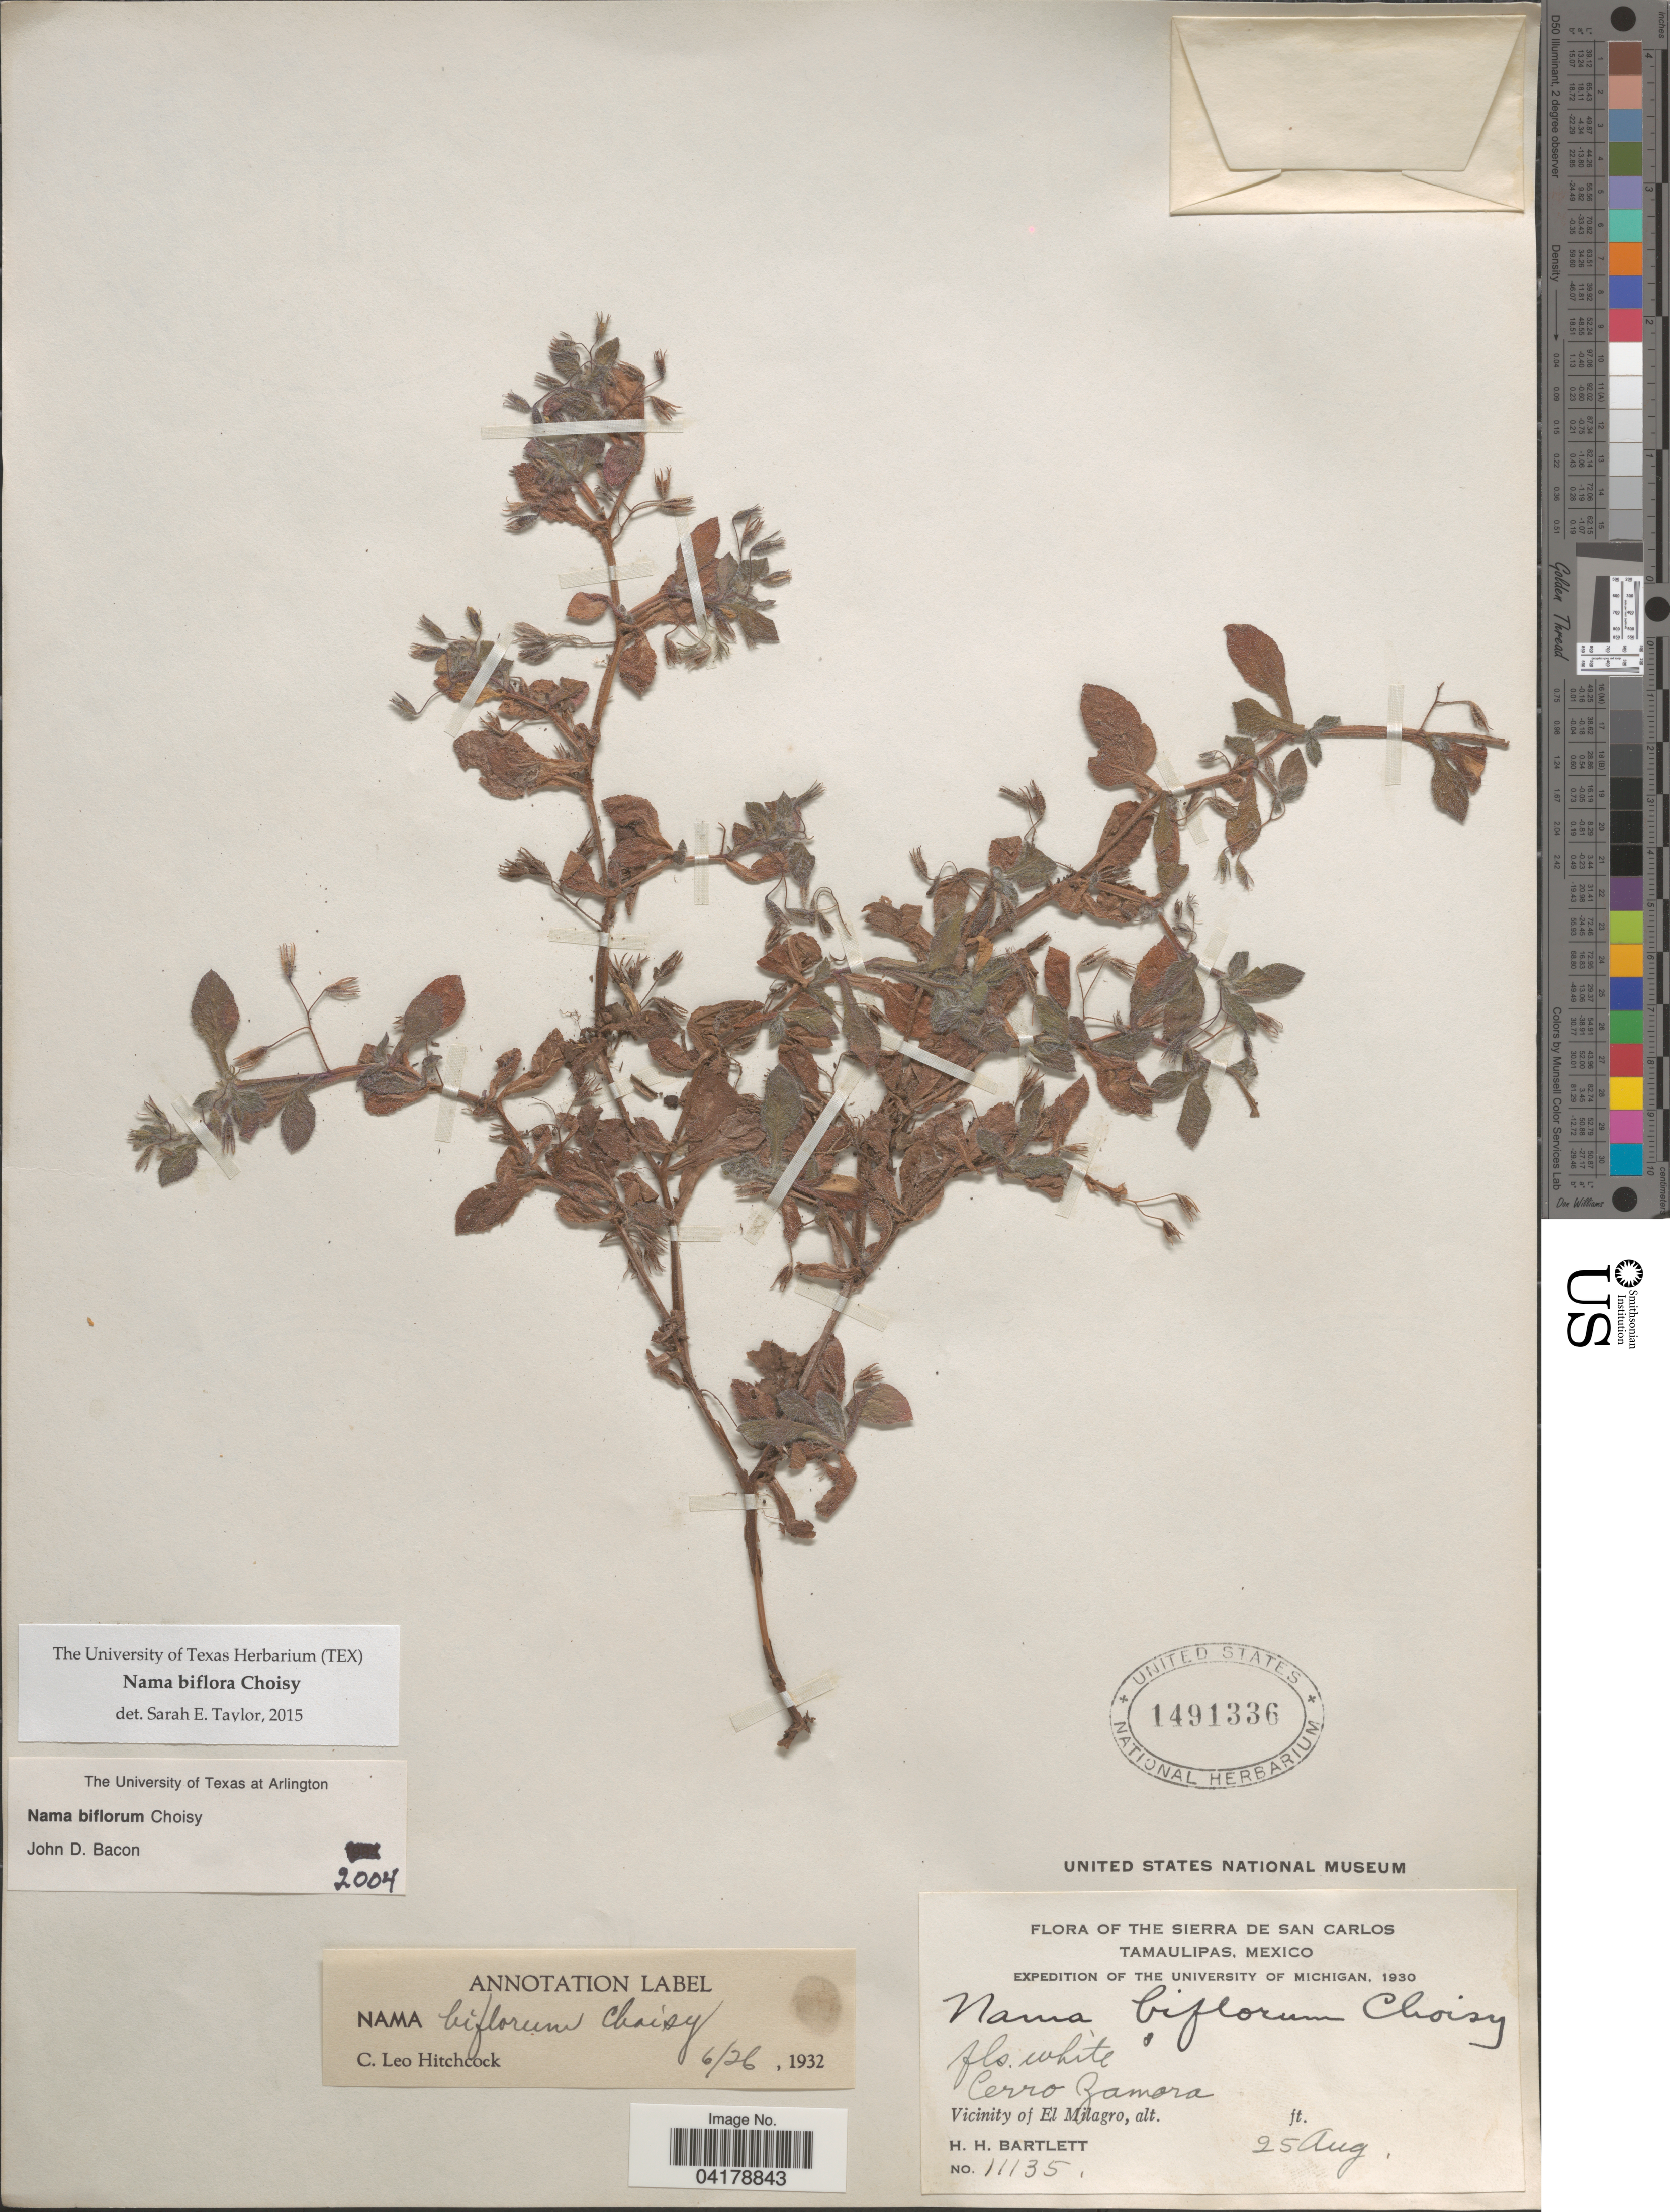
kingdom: Plantae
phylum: Tracheophyta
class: Magnoliopsida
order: Boraginales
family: Namaceae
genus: Nama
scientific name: Nama biflora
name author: Choisy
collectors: H. H. Bartlett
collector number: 11135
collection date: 1930-08-25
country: Mexico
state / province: Tamaulipas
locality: The Sierra de San Carlos. Expedition of the University of Michigan, 1930. Cerro Zamora. Vicinity of El Milagro.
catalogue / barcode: US 1491336